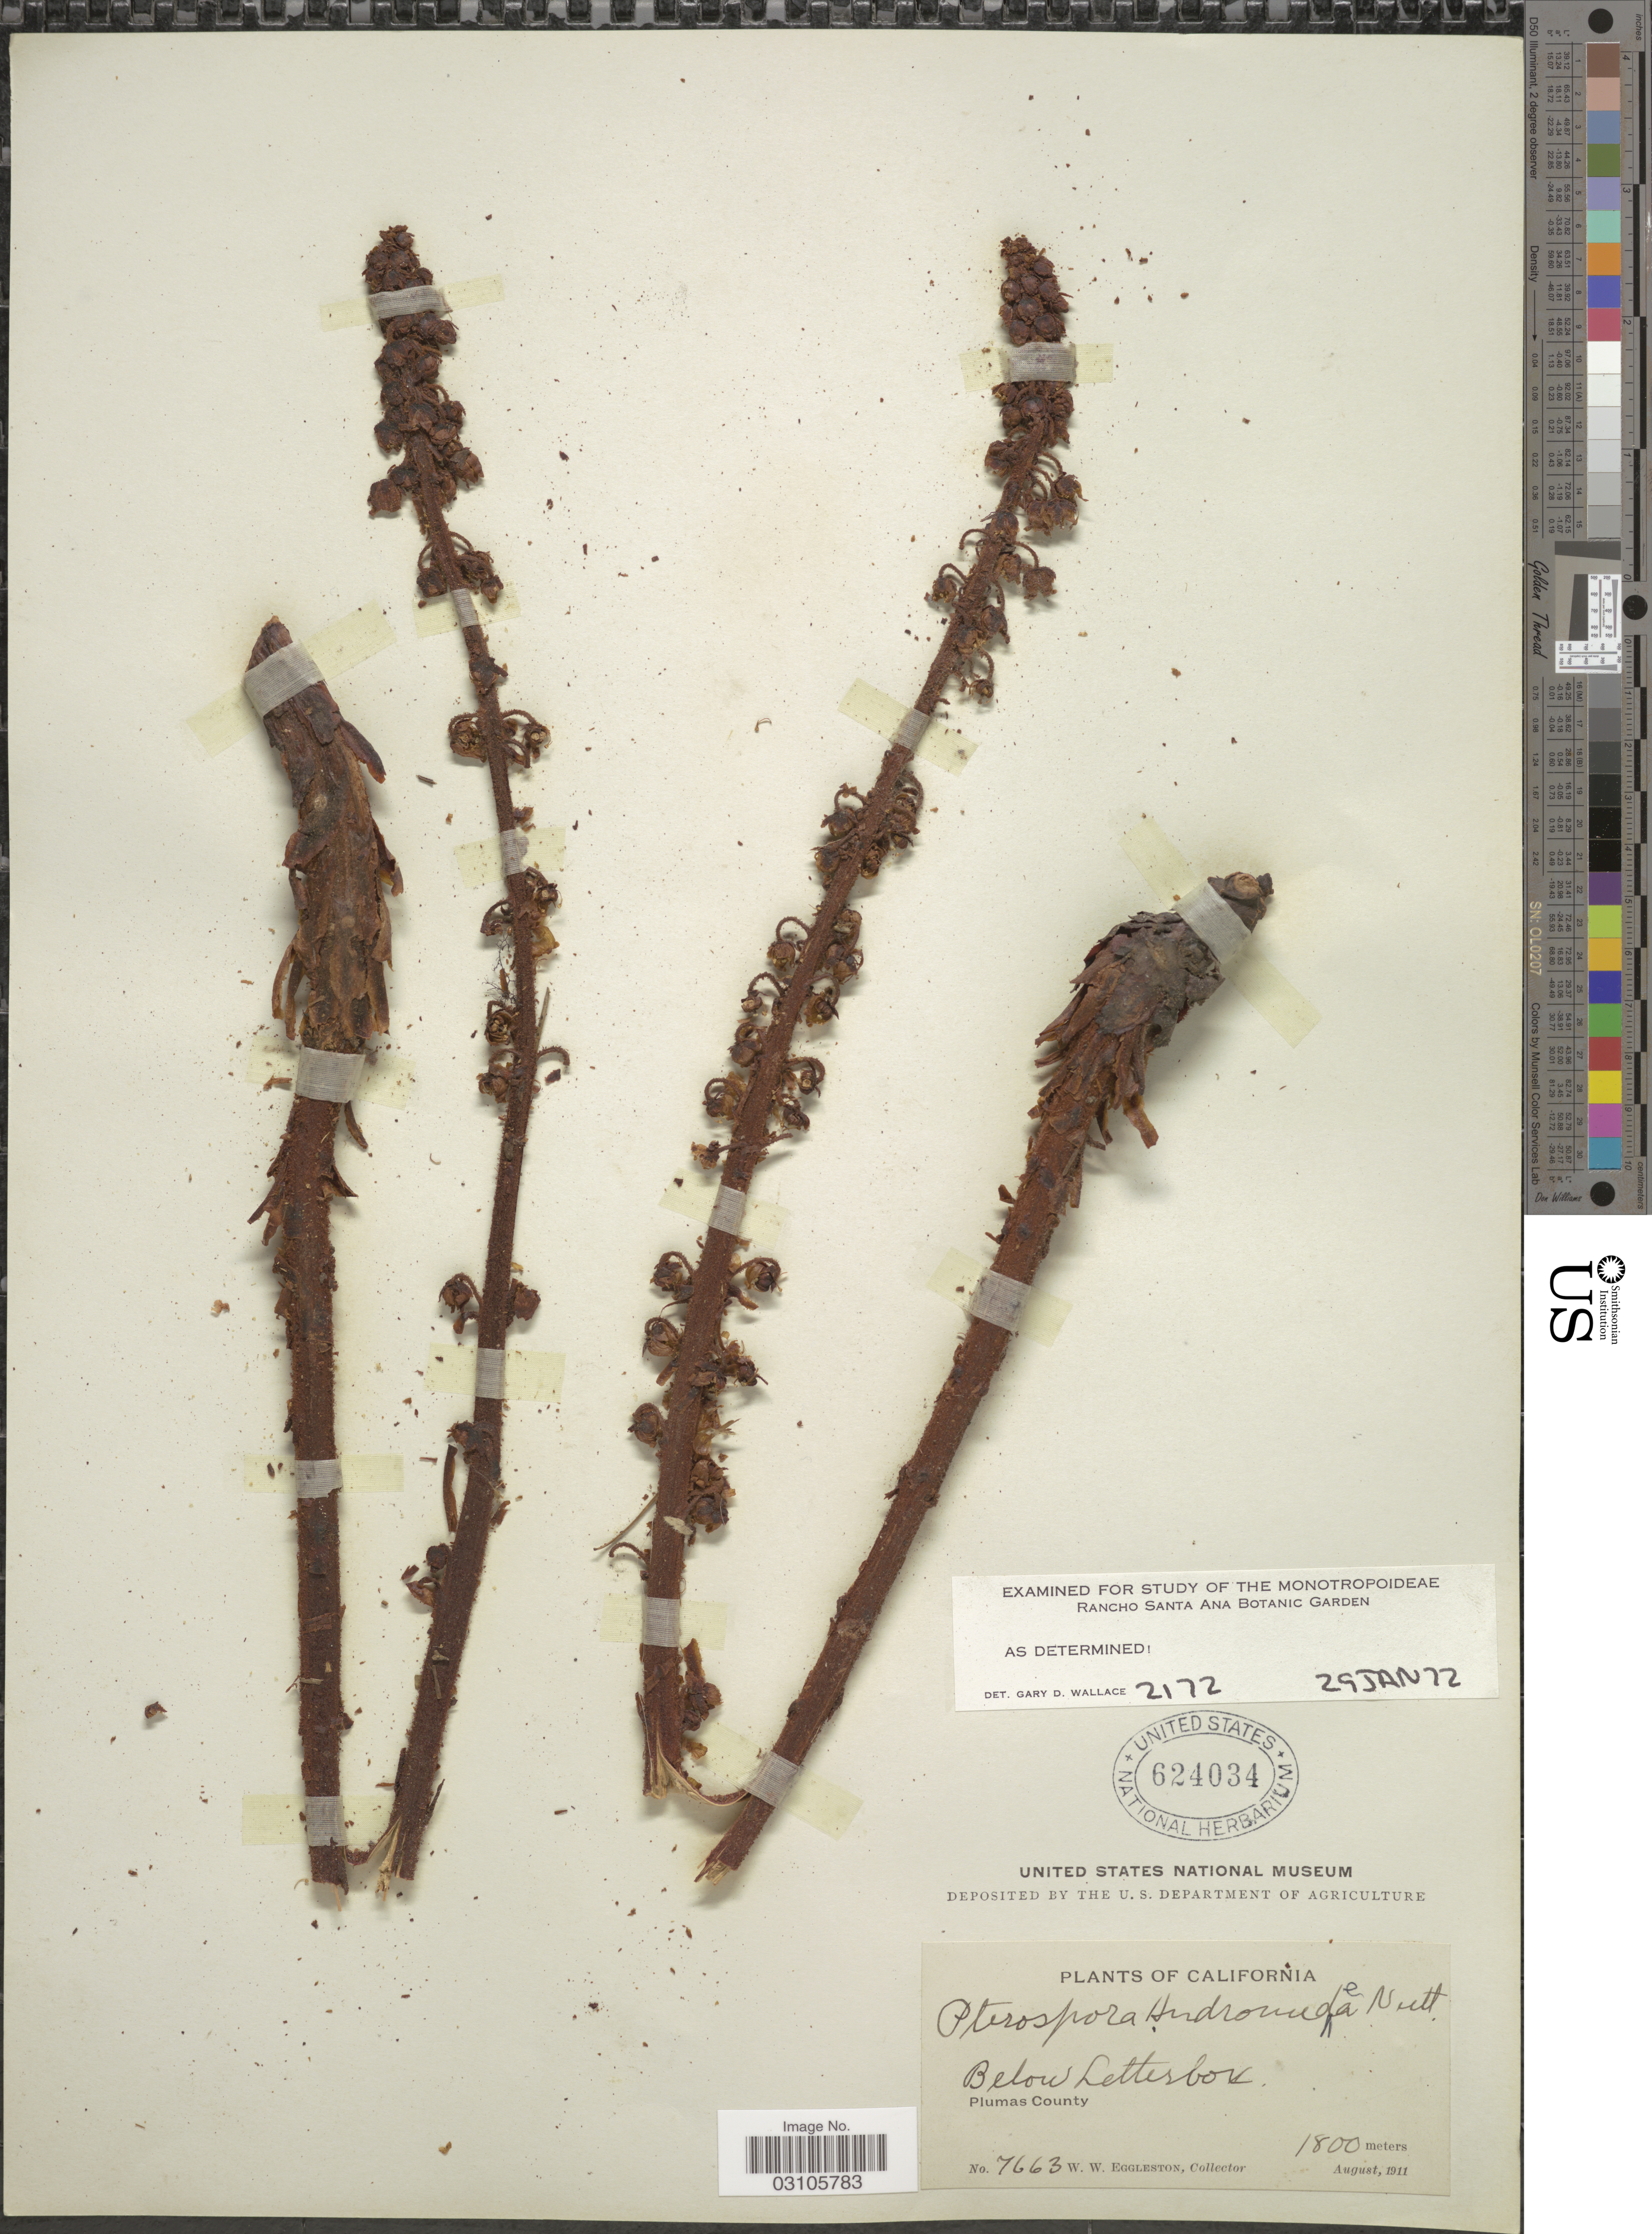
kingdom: Plantae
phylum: Tracheophyta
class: Magnoliopsida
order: Ericales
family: Ericaceae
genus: Pterospora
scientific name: Pterospora andromedea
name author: Nutt.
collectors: W. W. Eggleston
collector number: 7663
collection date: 1911-08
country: United States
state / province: California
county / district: Plumas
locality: Below Letterbox. Plumas County.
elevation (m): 1800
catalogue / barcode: US 624034